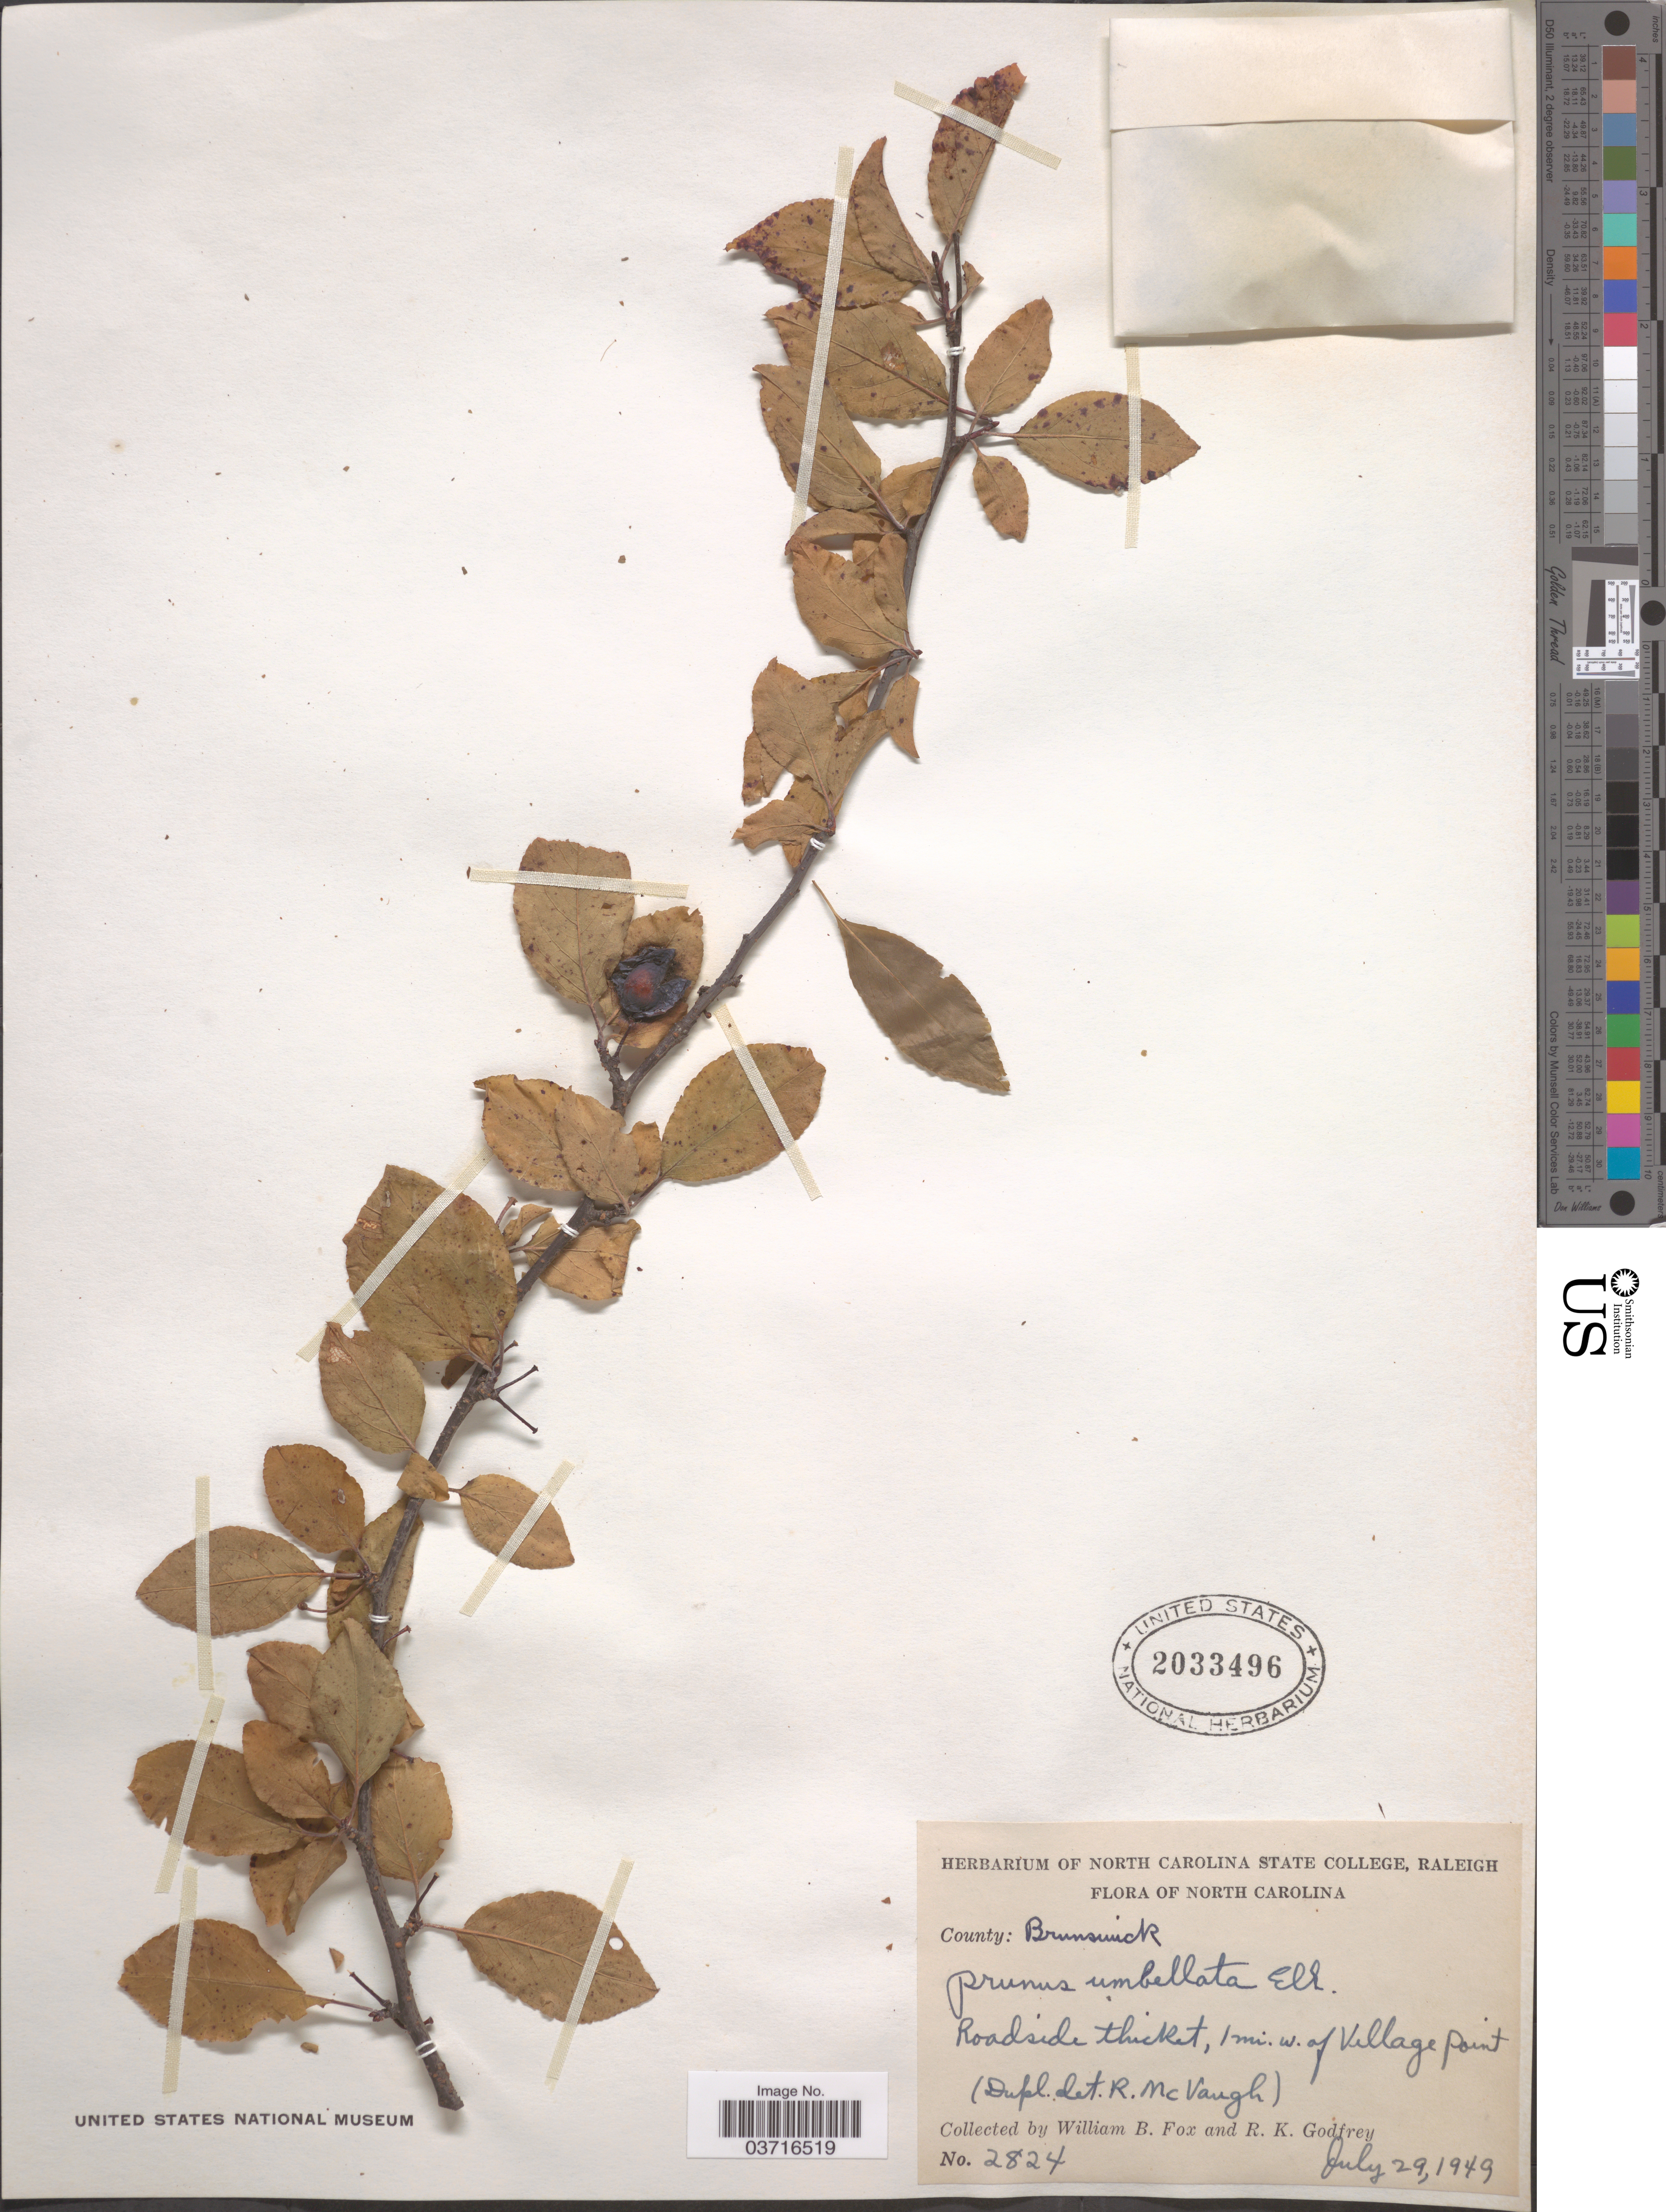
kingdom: Plantae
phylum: Tracheophyta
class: Magnoliopsida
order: Rosales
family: Rosaceae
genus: Prunus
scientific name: Prunus umbellata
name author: Elliott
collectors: W. B. Fox & R. K. Godfrey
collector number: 2824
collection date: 1949-07-29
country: United States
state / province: North Carolina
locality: County: Brunswick. 1 mi. w. of Village Point.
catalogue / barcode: US 2033496